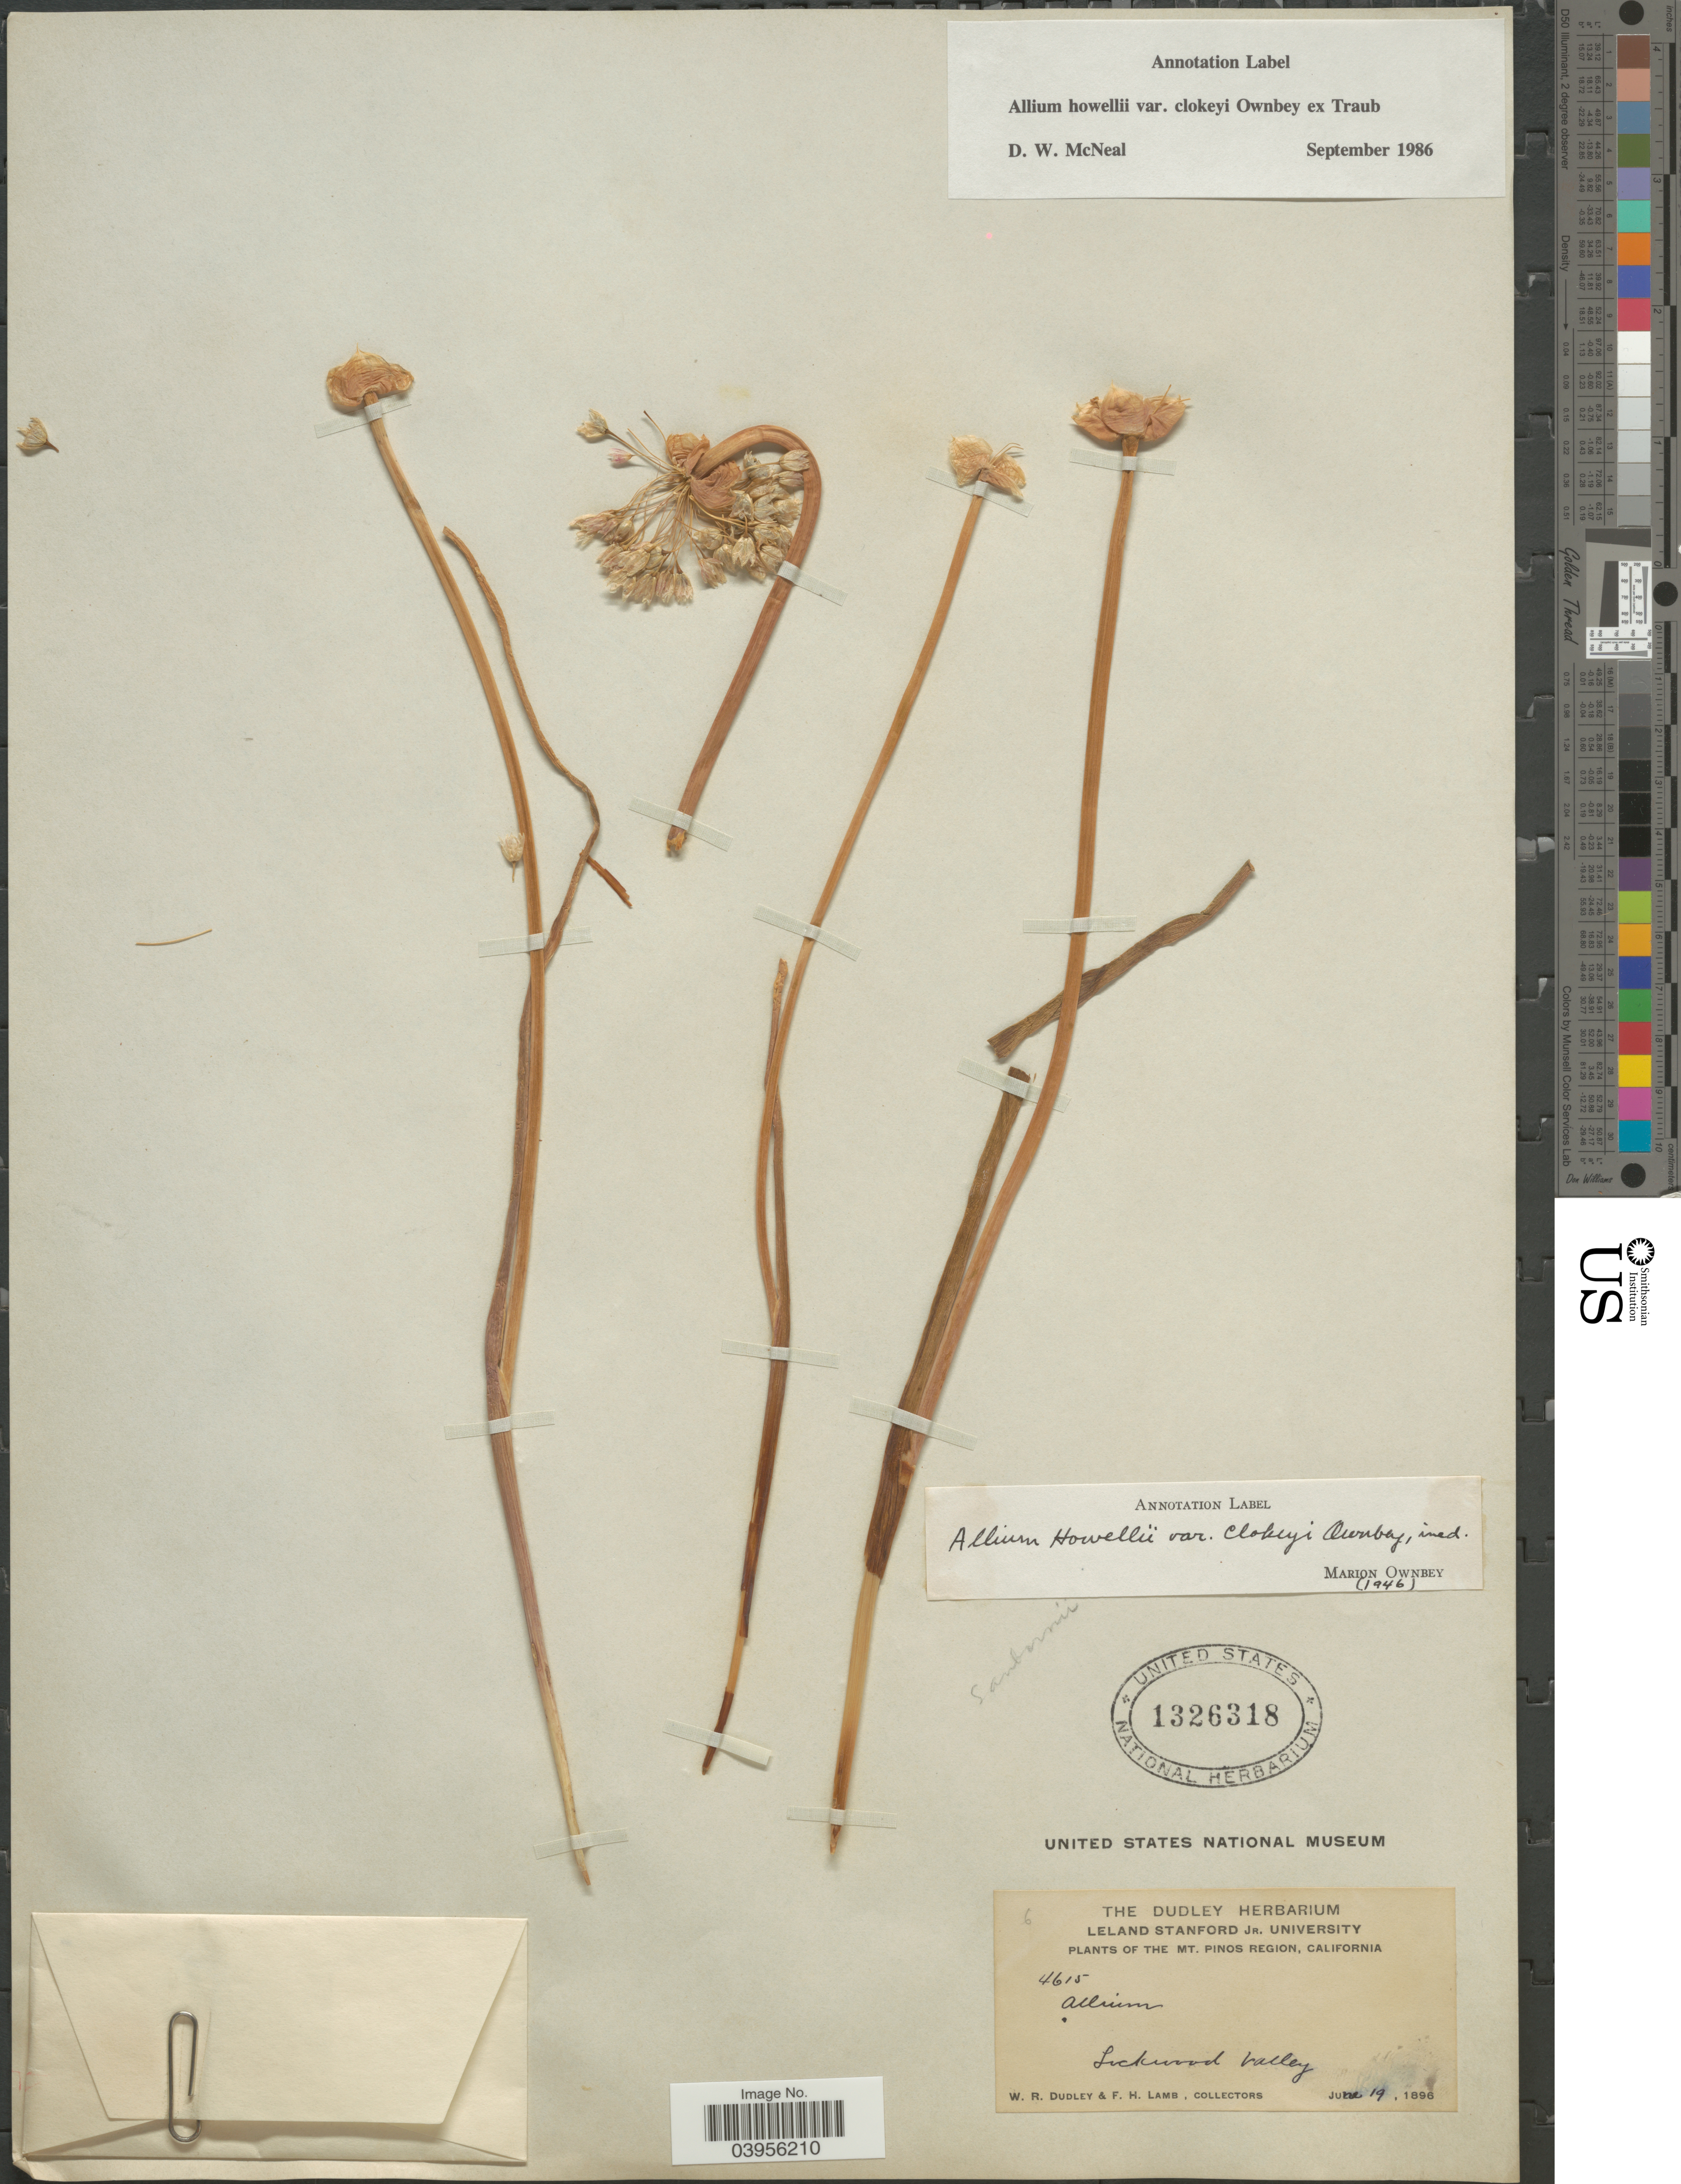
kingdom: Plantae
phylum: Tracheophyta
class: Liliopsida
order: Asparagales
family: Amaryllidaceae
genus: Allium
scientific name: Allium howellii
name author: Eastw.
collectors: W. Dudley & F. H. Lamb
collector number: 4615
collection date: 1896-06-19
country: United States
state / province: California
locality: The Mt. Pinos Region. Lockwood Valley.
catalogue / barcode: US 1326318